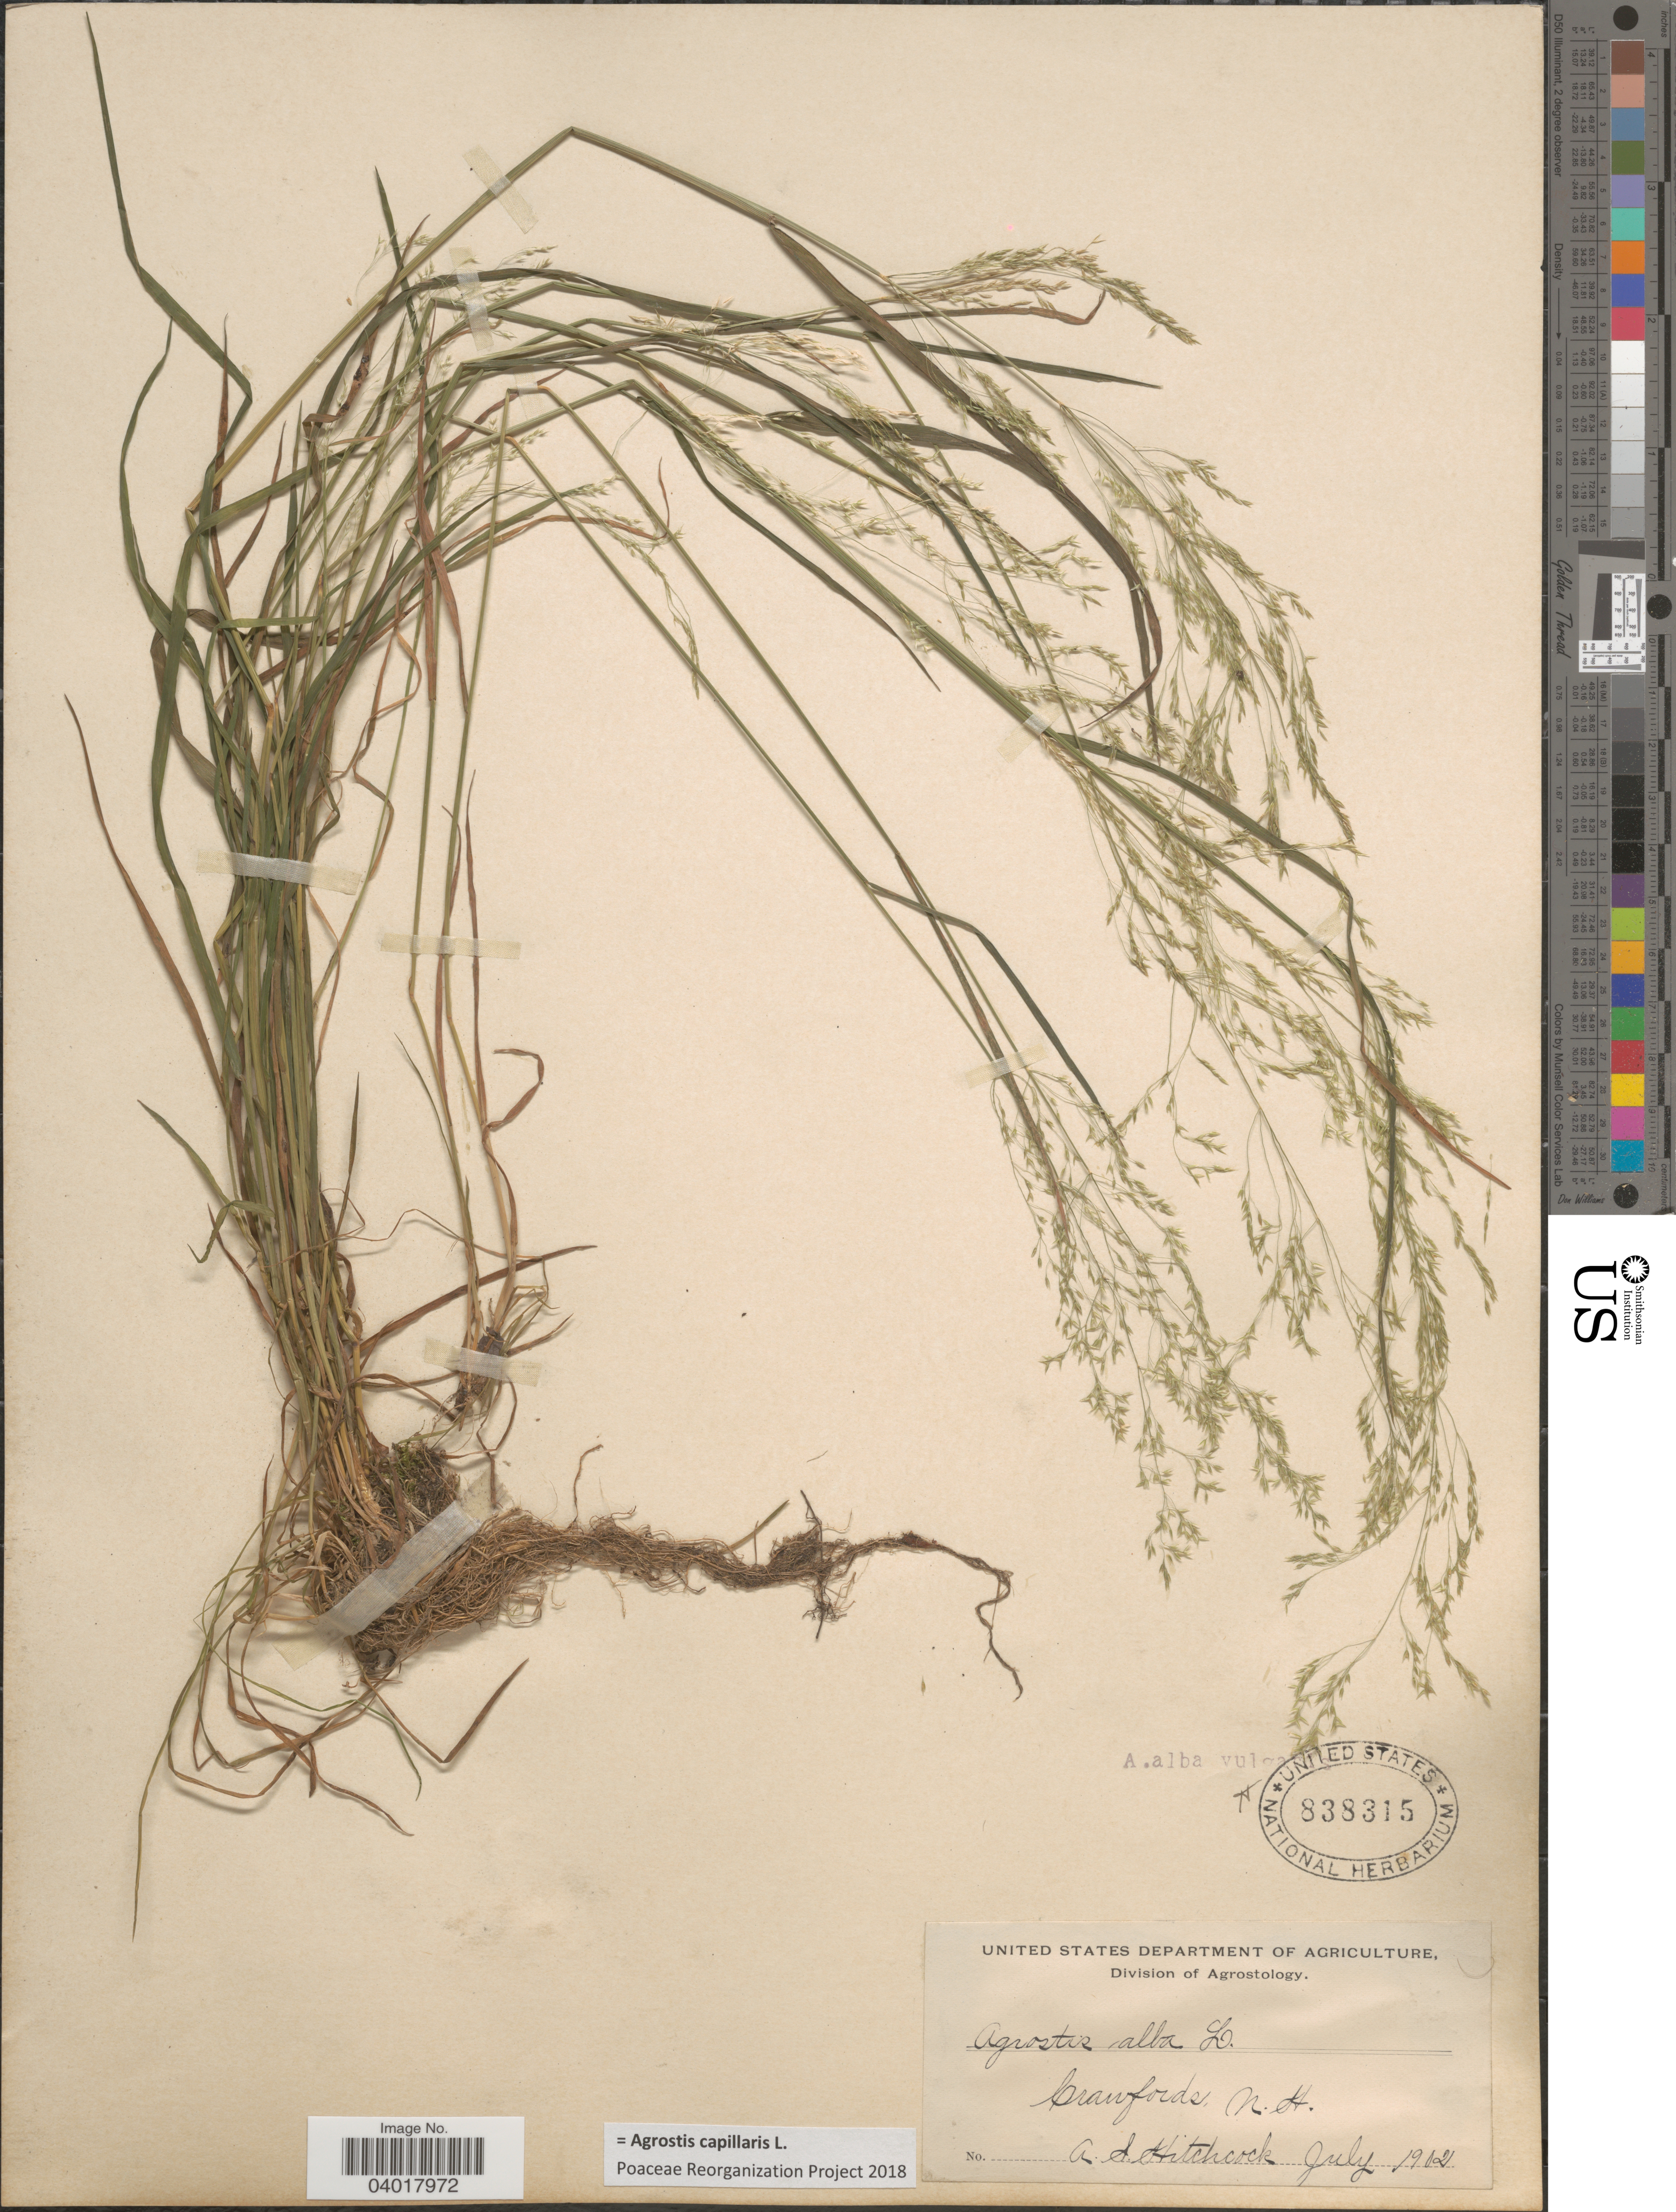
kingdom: Plantae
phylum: Tracheophyta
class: Liliopsida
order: Poales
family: Poaceae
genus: Agrostis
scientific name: Agrostis capillaris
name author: L.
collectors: A. S. Hitchcock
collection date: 1902-07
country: United States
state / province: New Hampshire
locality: Crawfords.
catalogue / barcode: US 838315